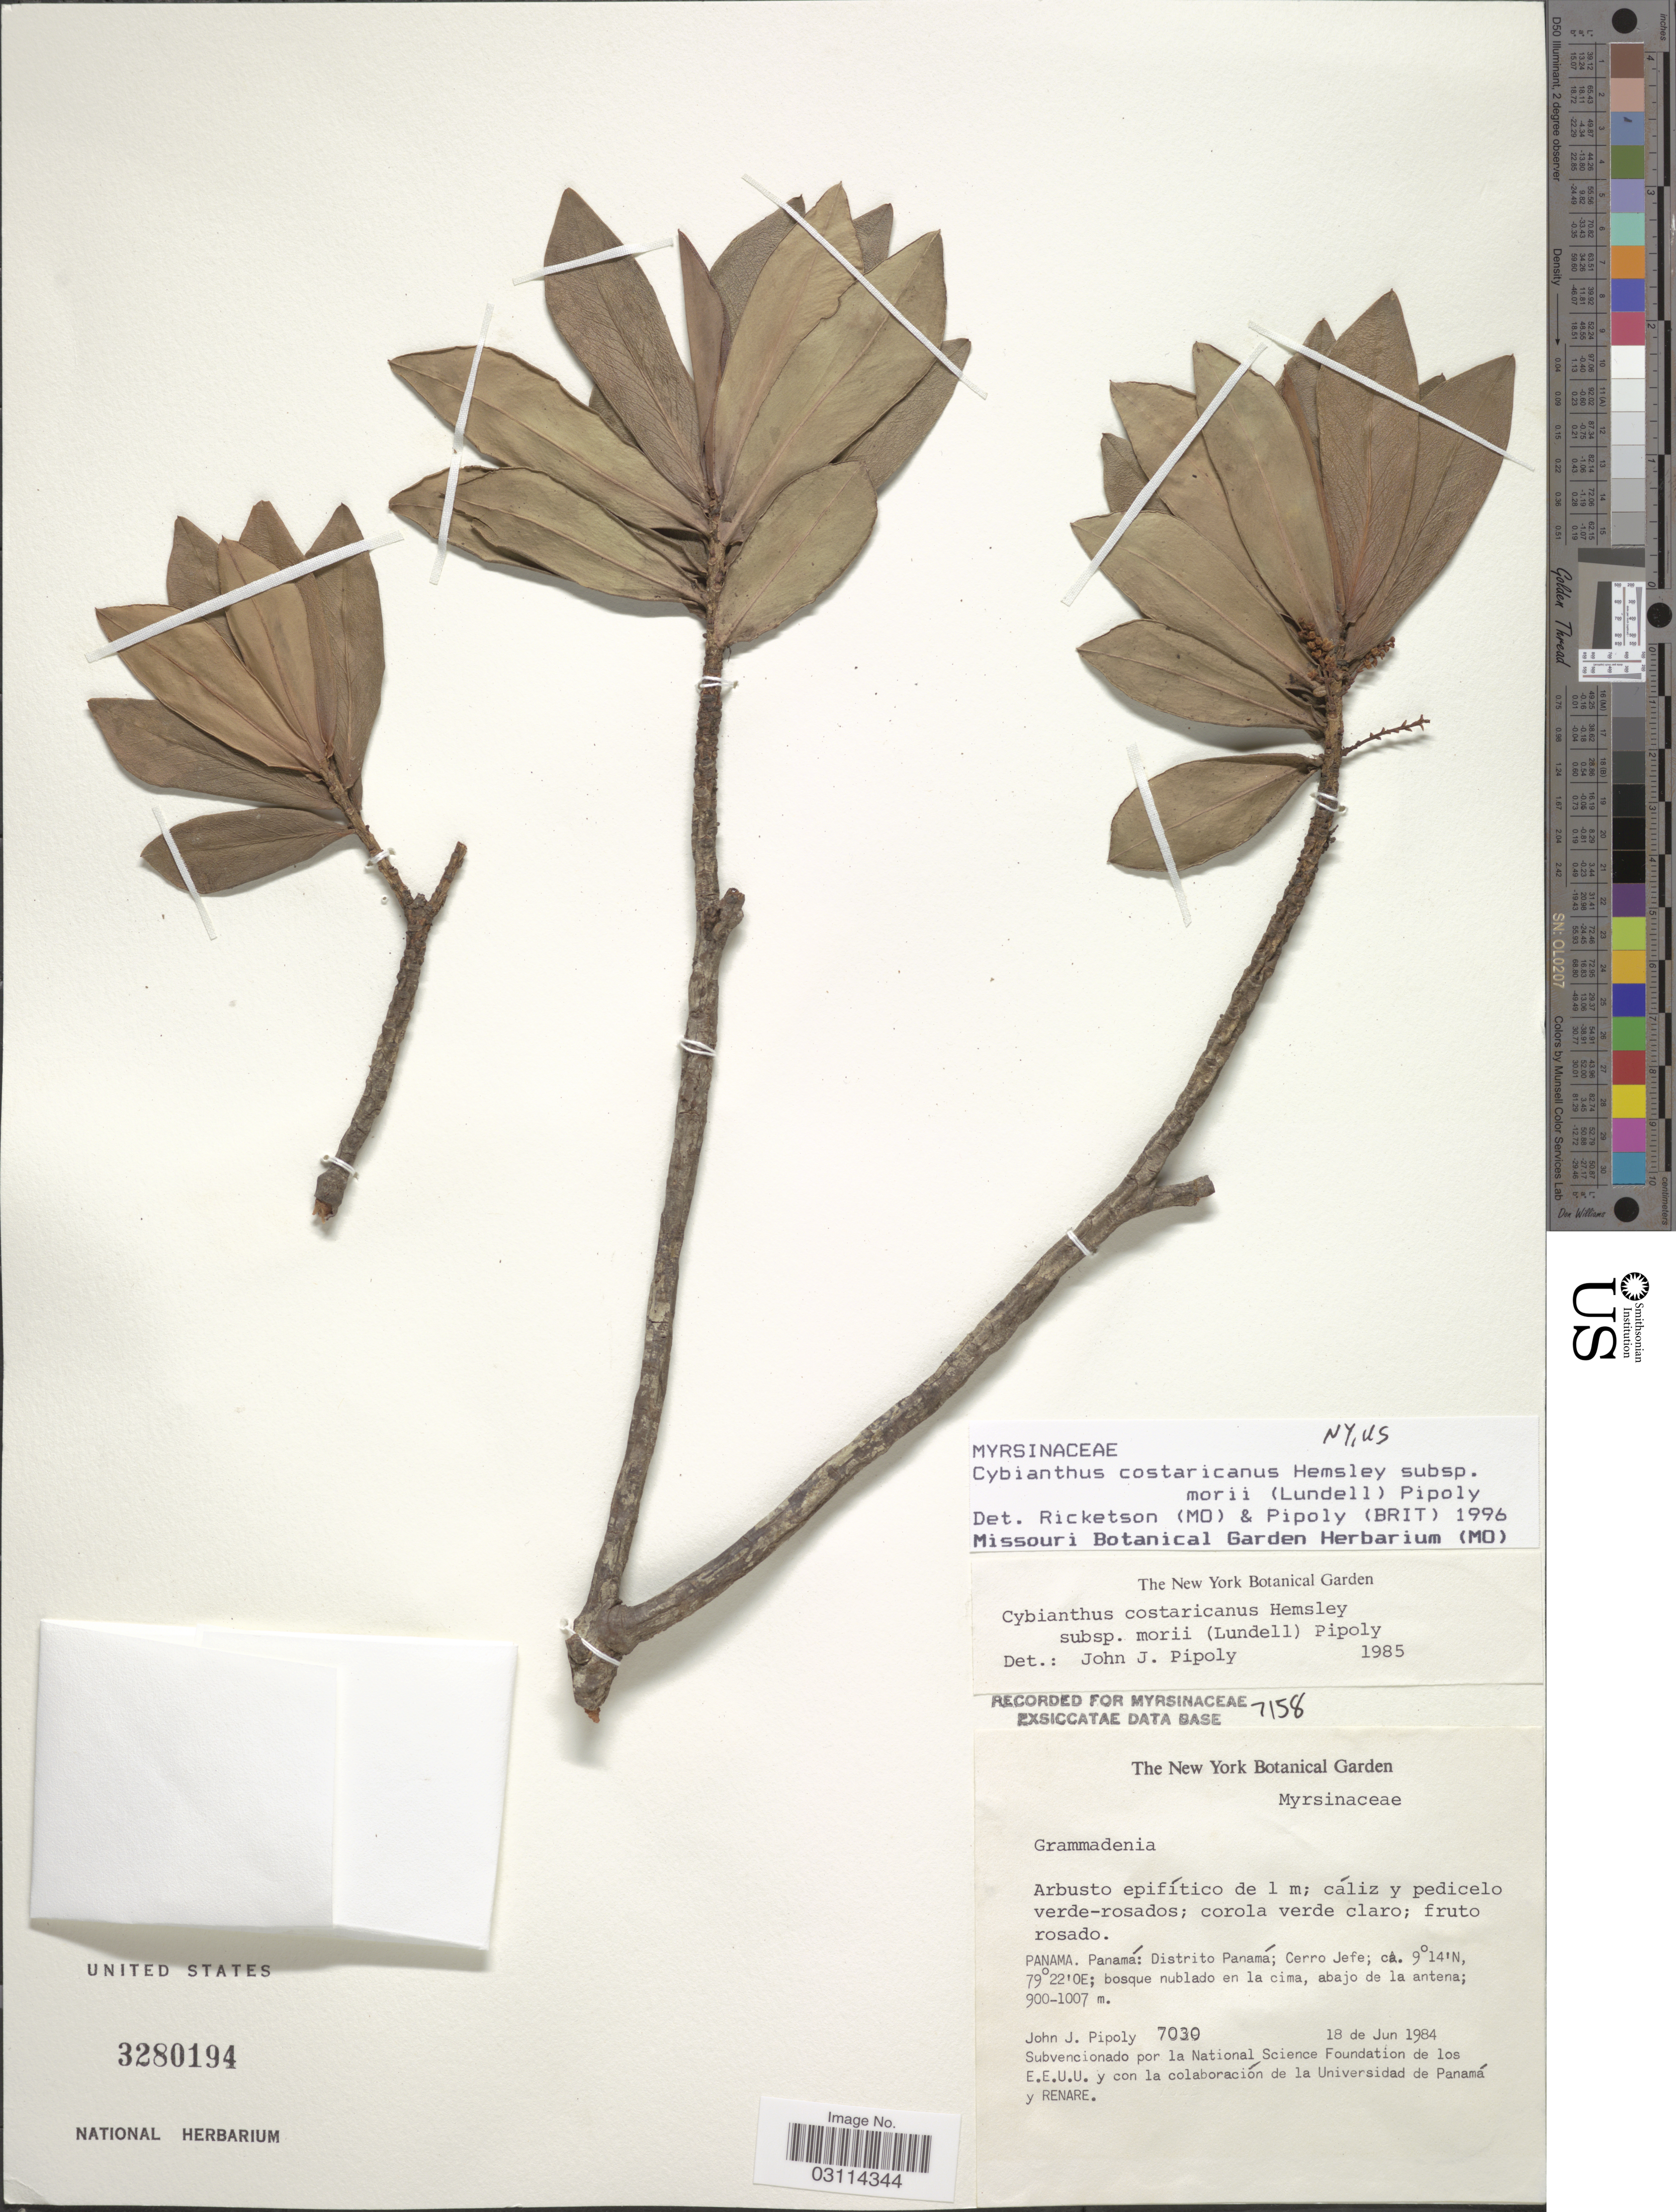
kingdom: Plantae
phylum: Tracheophyta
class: Magnoliopsida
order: Ericales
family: Primulaceae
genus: Cybianthus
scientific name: Cybianthus costaricanus subsp. morii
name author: (Lundell) Pipoly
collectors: J. J. Pipoly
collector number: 7030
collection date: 1984-06-18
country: Panama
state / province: Panamá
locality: Distrito Panamá; Cerro Jefe; bosque nublado en la cima, abajo de la antena.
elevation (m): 900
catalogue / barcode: US 3280194